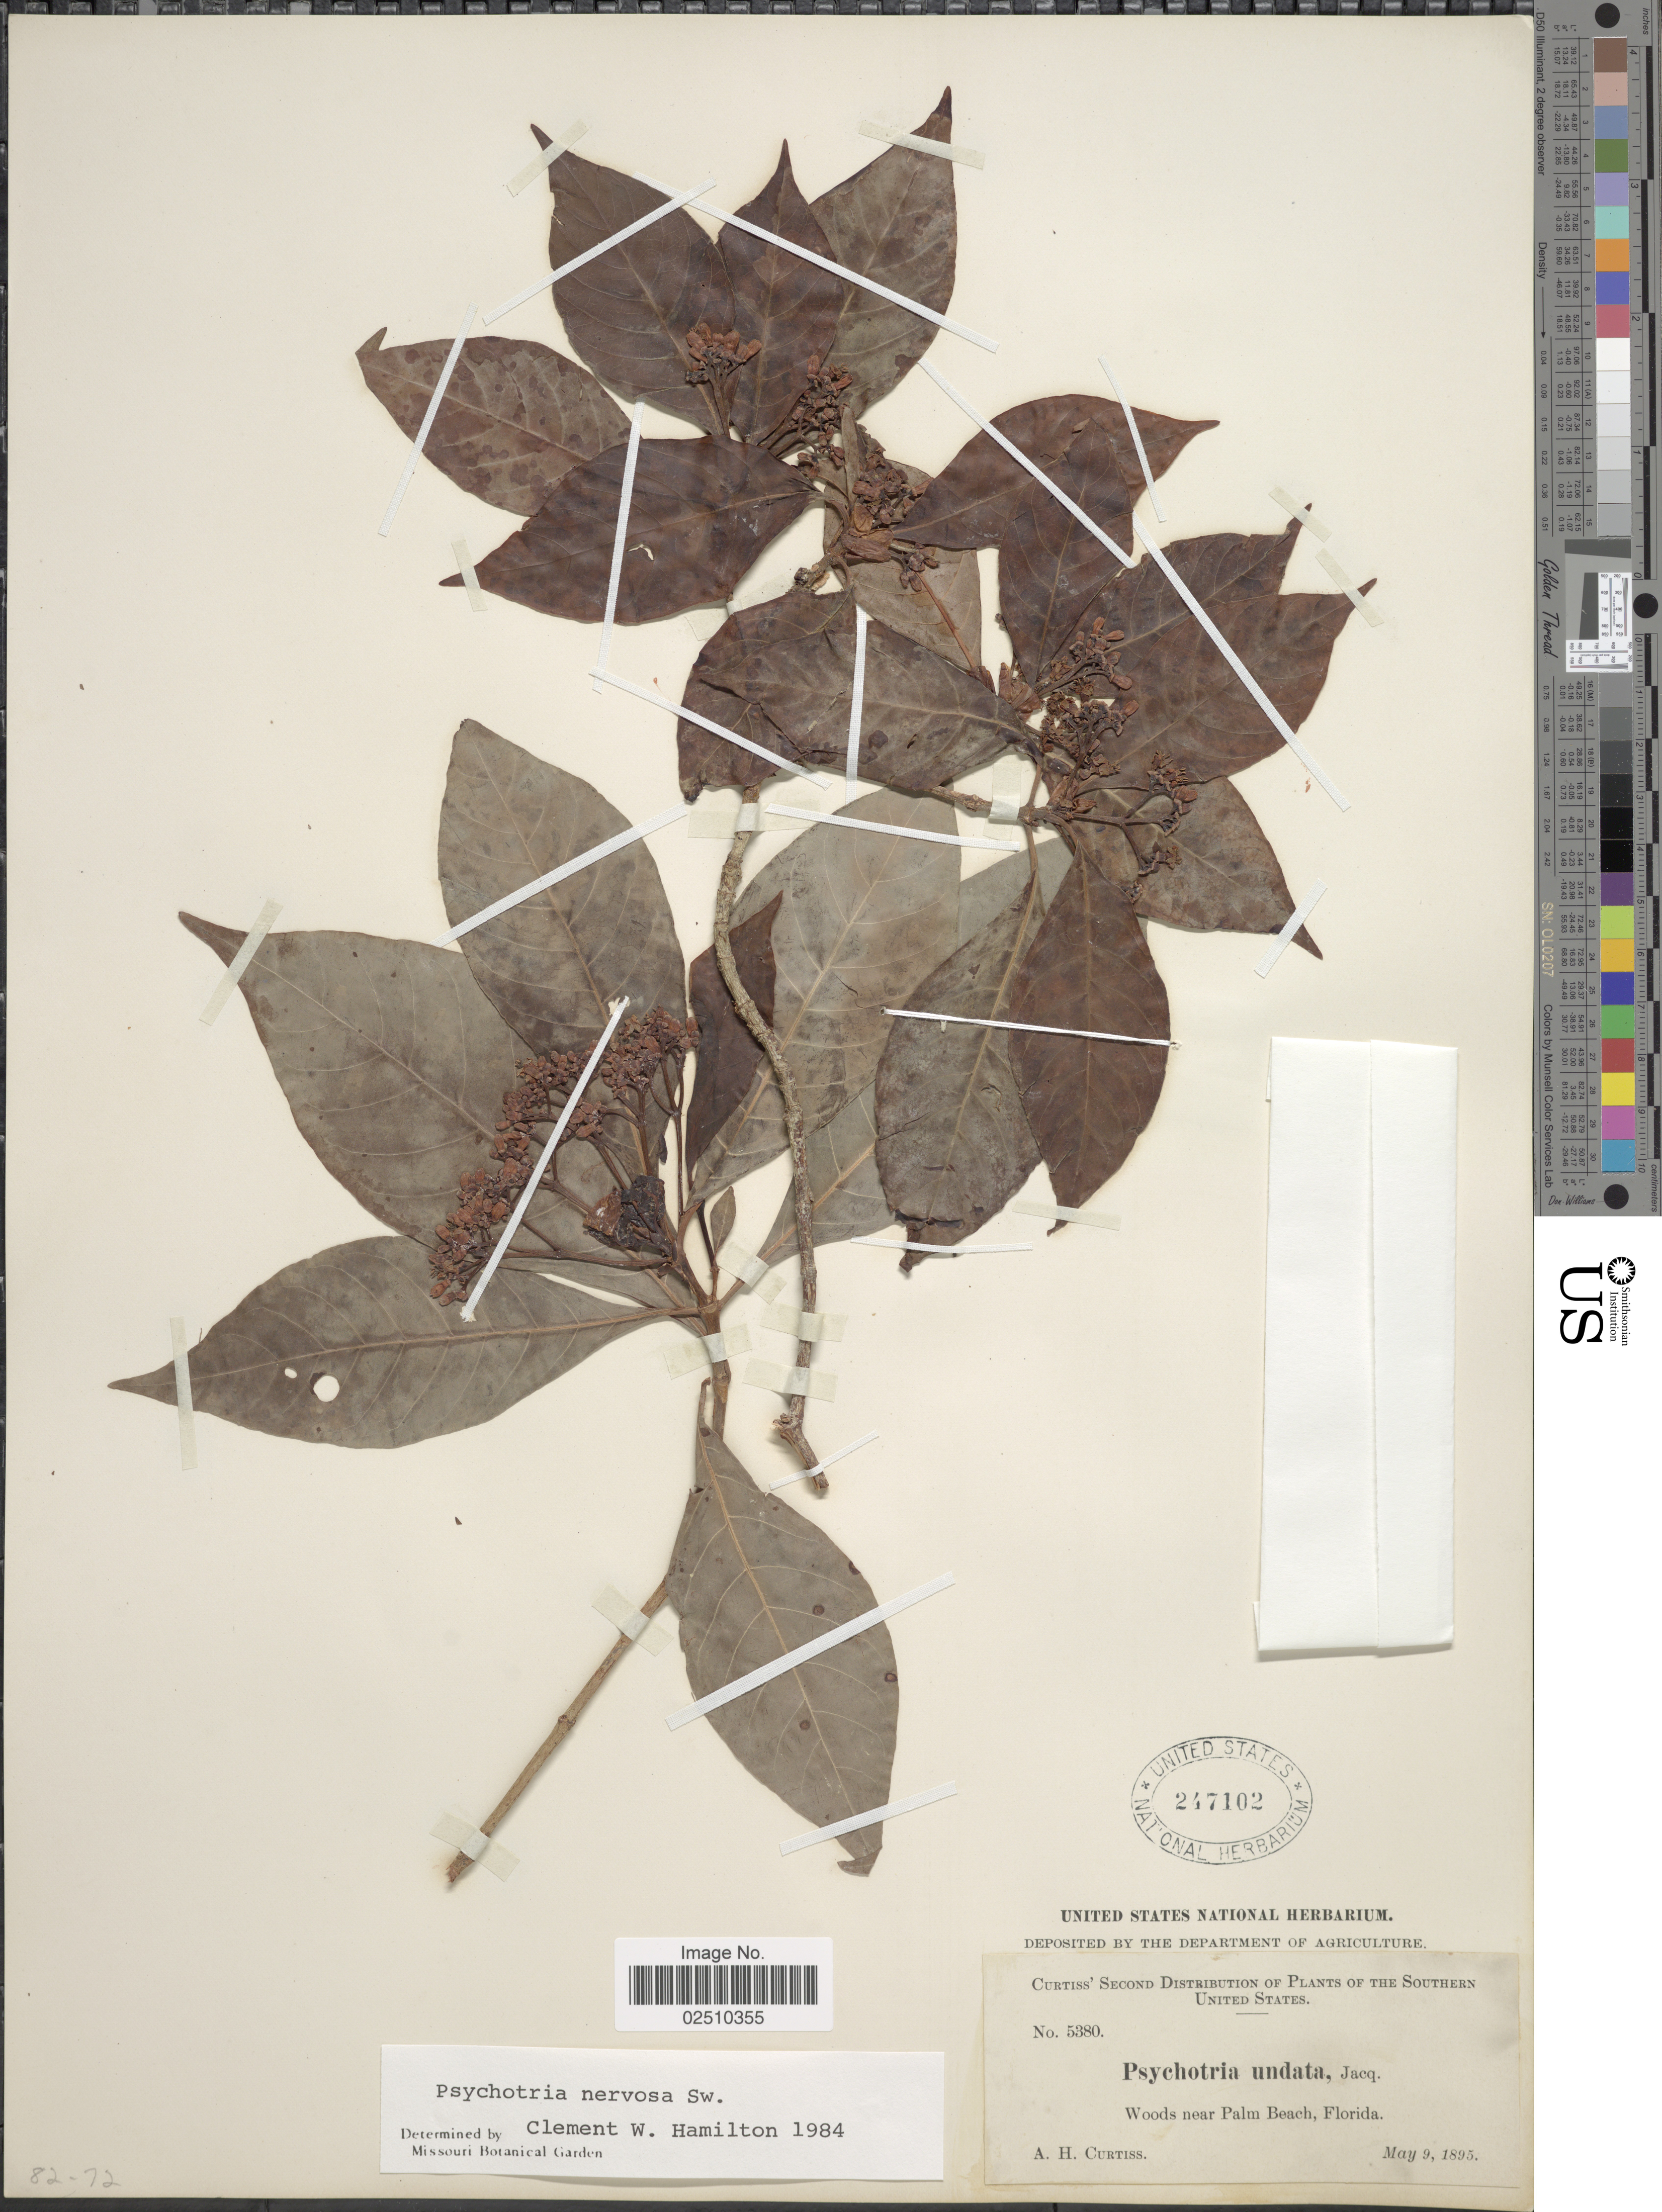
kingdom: Plantae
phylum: Tracheophyta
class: Magnoliopsida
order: Gentianales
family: Rubiaceae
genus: Psychotria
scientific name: Psychotria nervosa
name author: Sw.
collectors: A. H. Curtiss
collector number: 5380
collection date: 1895-05-09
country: United States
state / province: Florida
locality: Southern United States, woods near Palm Beach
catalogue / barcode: US 247102